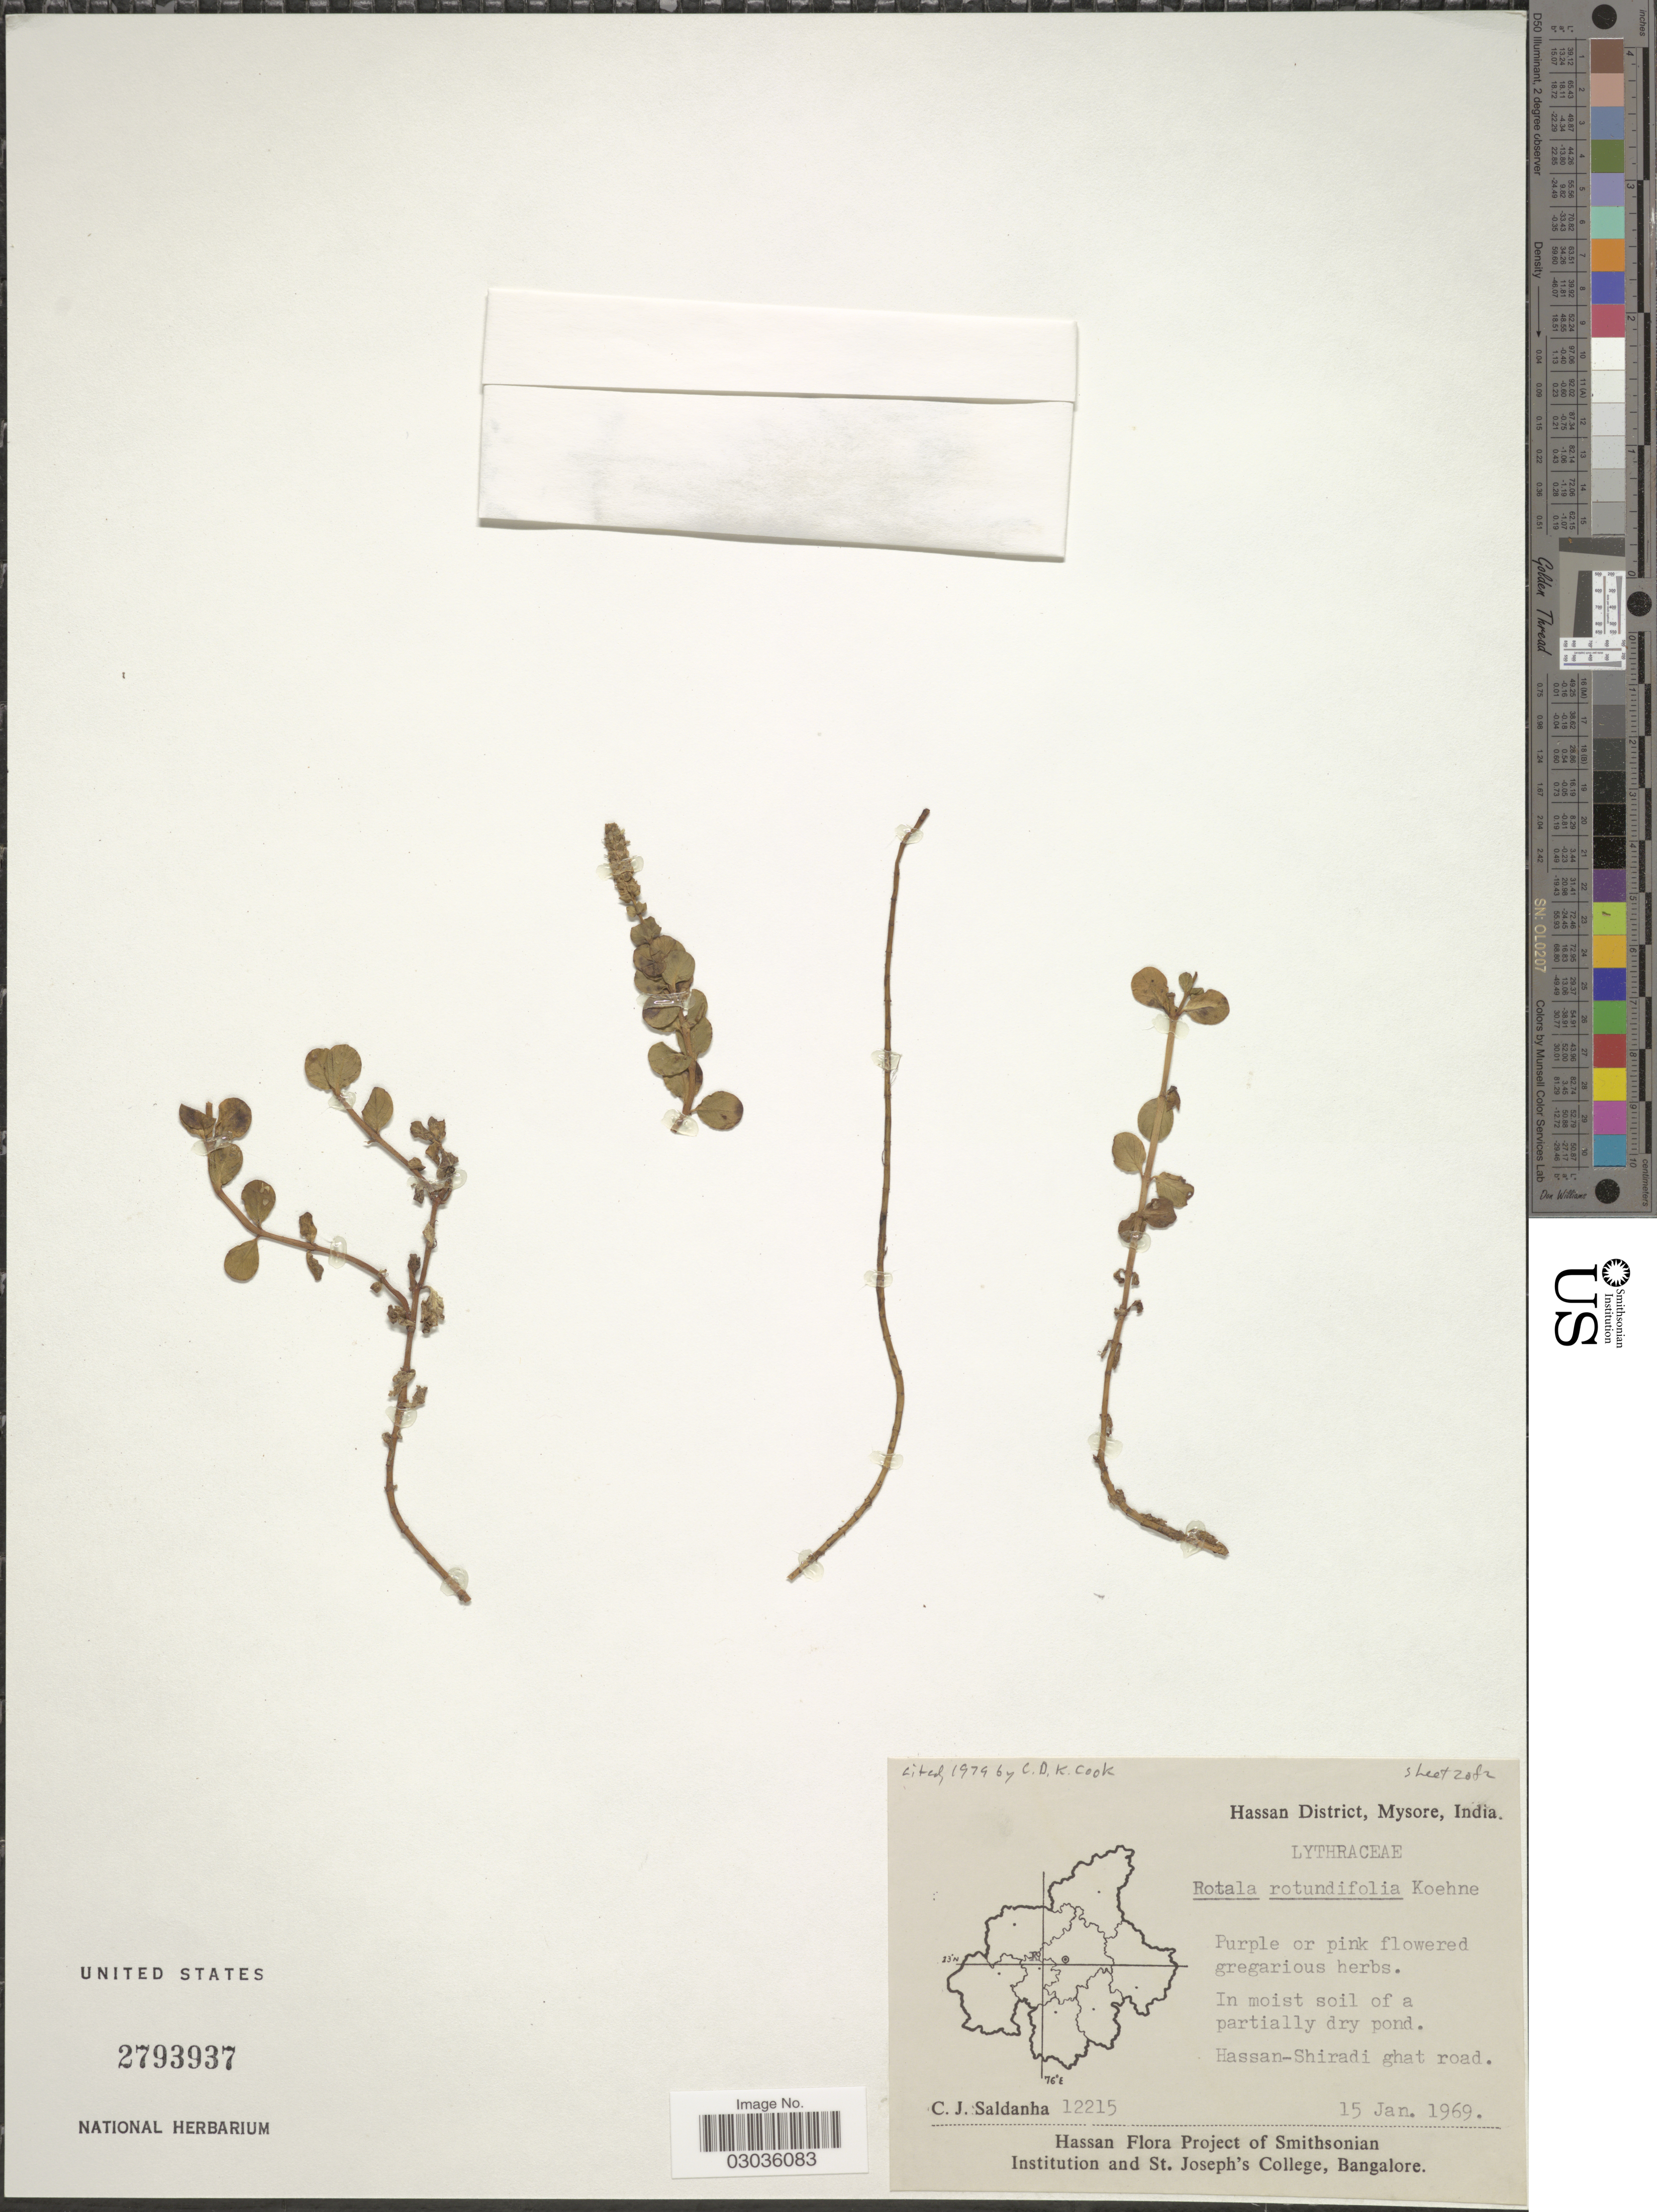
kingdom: Plantae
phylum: Tracheophyta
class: Magnoliopsida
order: Myrtales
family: Lythraceae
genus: Rotala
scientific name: Rotala rotundifolia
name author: (Buch.-Ham. & Roxb.) Koehne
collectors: C. J. Saldanha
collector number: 12215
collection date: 1969-01-15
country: India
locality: Hassan District, Mysore, Hasssan-Shiradi ghat road.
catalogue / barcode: US 2793937